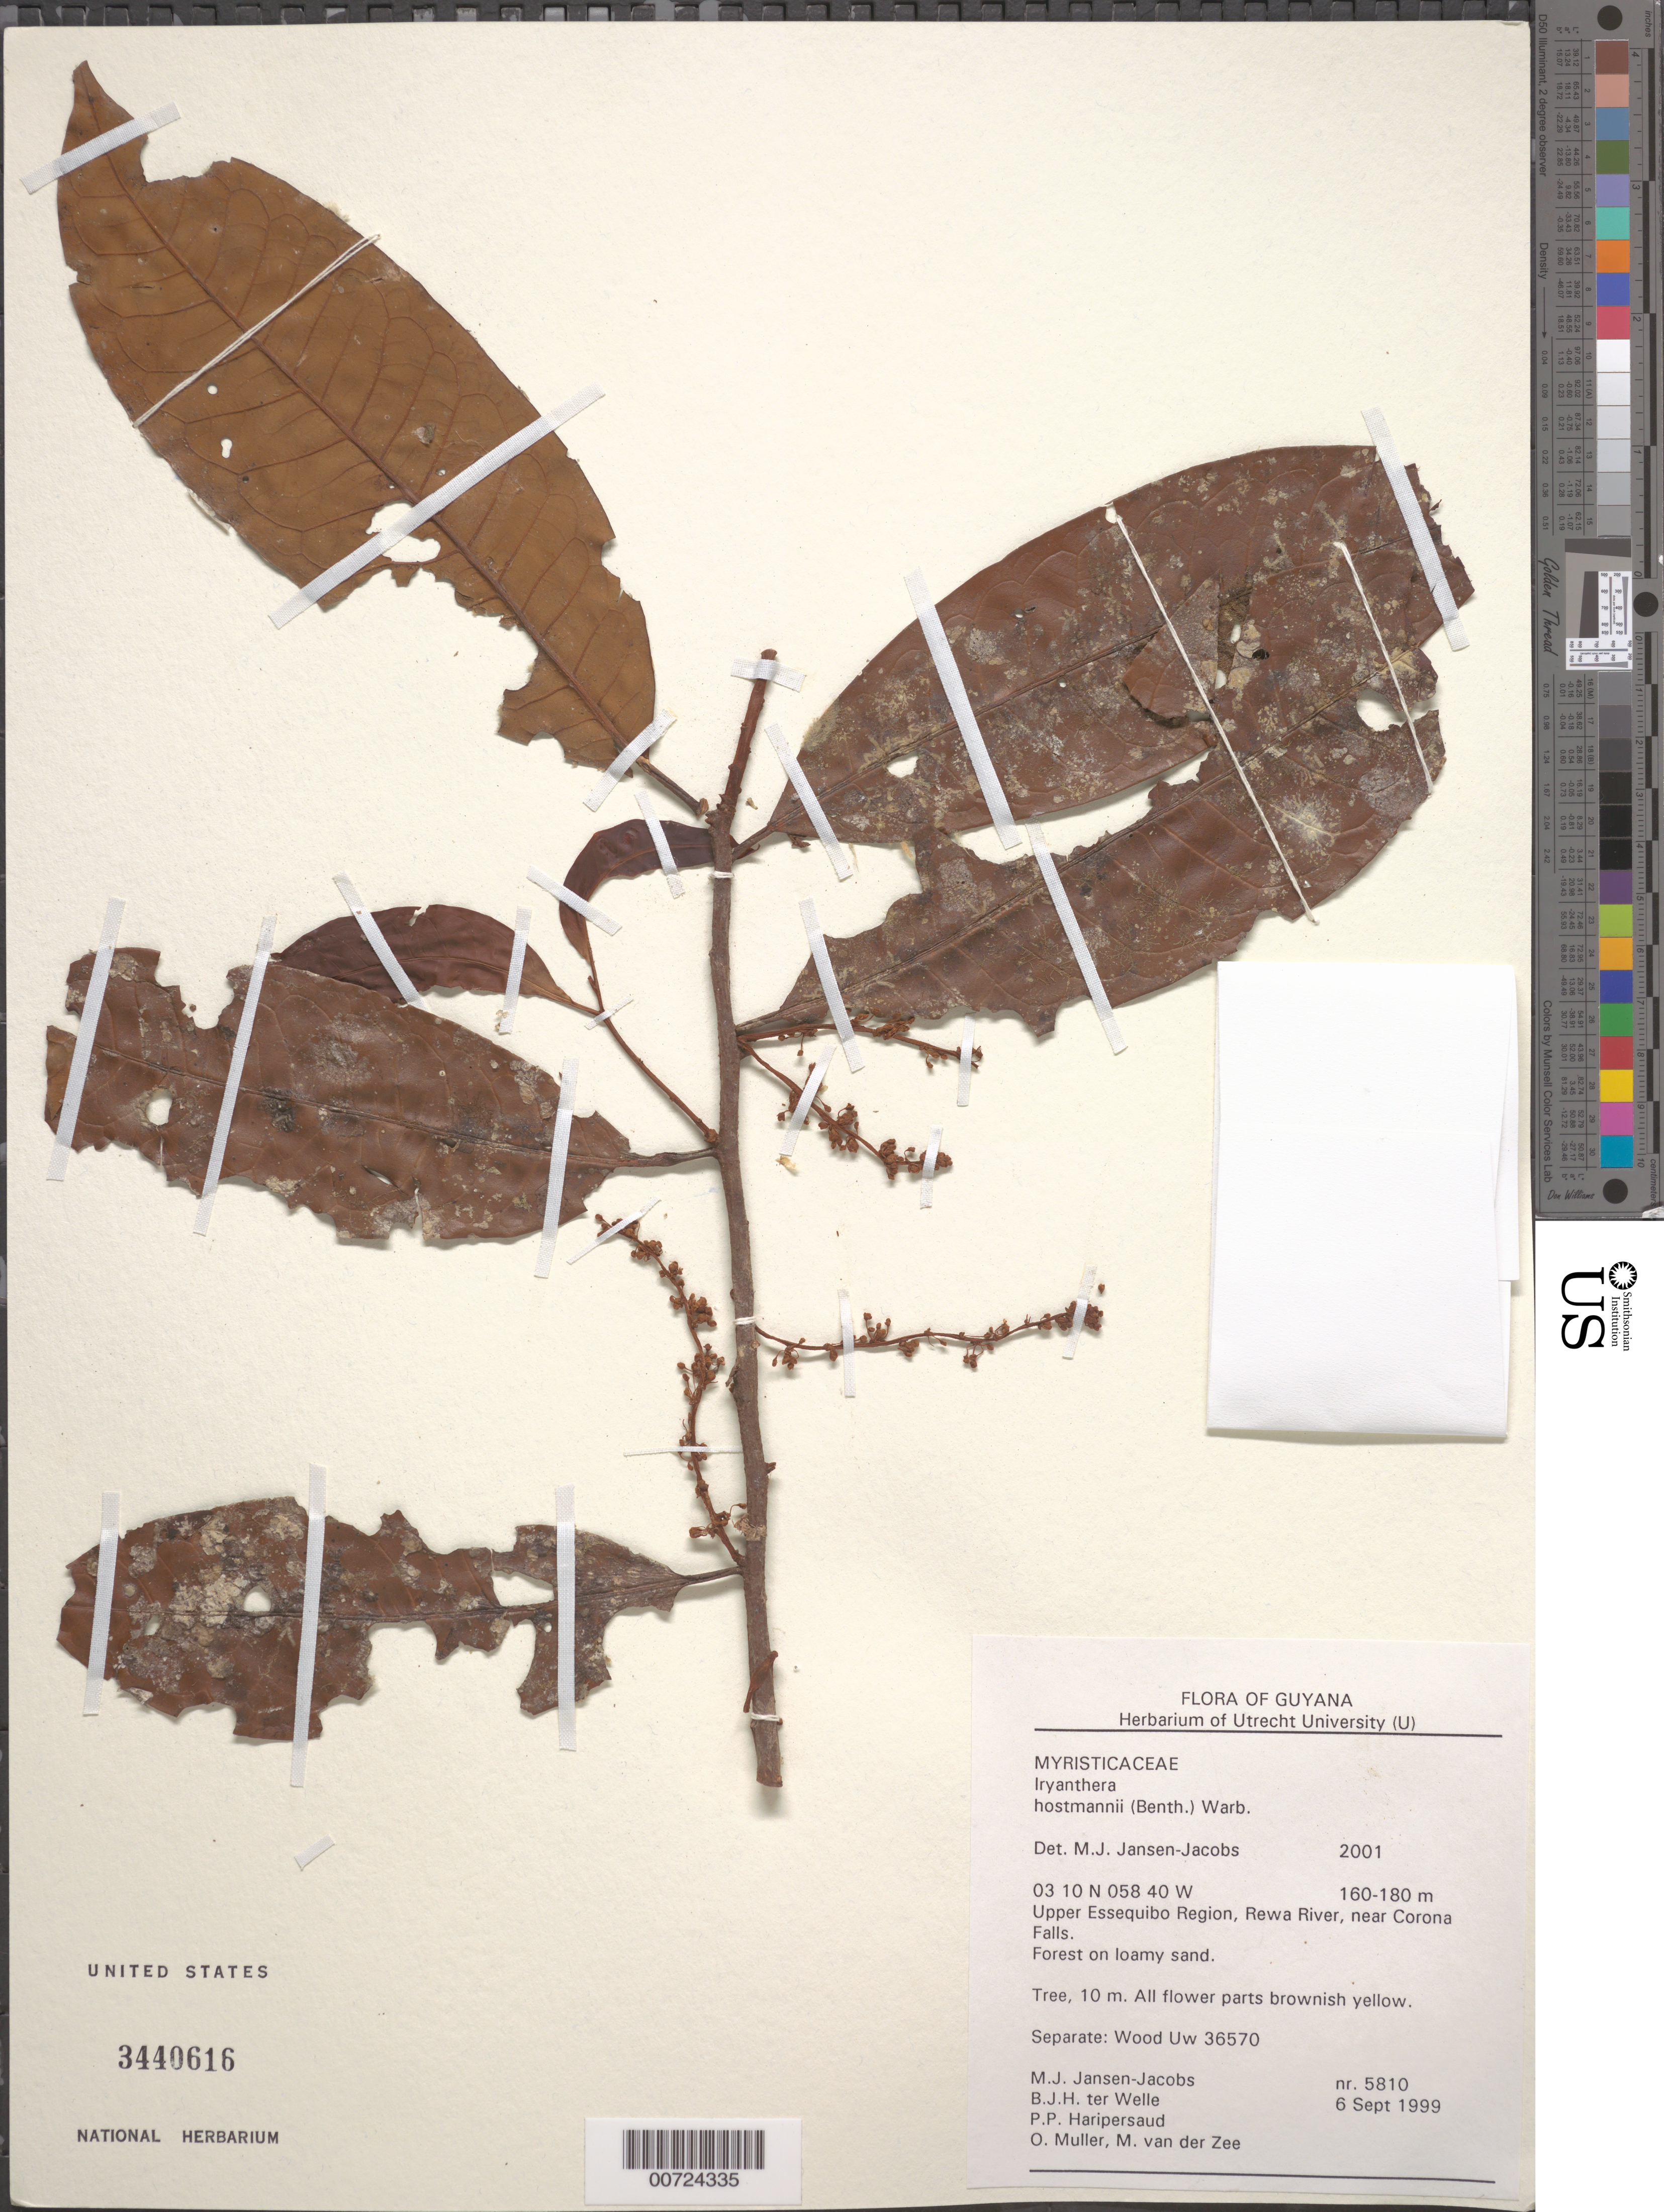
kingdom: Plantae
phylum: Tracheophyta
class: Magnoliopsida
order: Magnoliales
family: Myristicaceae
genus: Iryanthera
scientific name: Iryanthera hostmannii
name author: (Benth.) Warb.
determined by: Jansen-Jacobs, M. J., (U), Nationaal Herbarium Nederland, Utrecht University branch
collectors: M. J. Jansen-Jacobs, B. Welle, P. Haripersaud, O. Muller & M. van der Zee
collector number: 5810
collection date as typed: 6-Sep-99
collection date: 1999-09-06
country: Guyana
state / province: U. Takutu-U. Essequibo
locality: Rewa River, near Corona Falls, Upper Essequibo Region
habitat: Forest on loamy sand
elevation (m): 160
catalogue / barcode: US 3440616